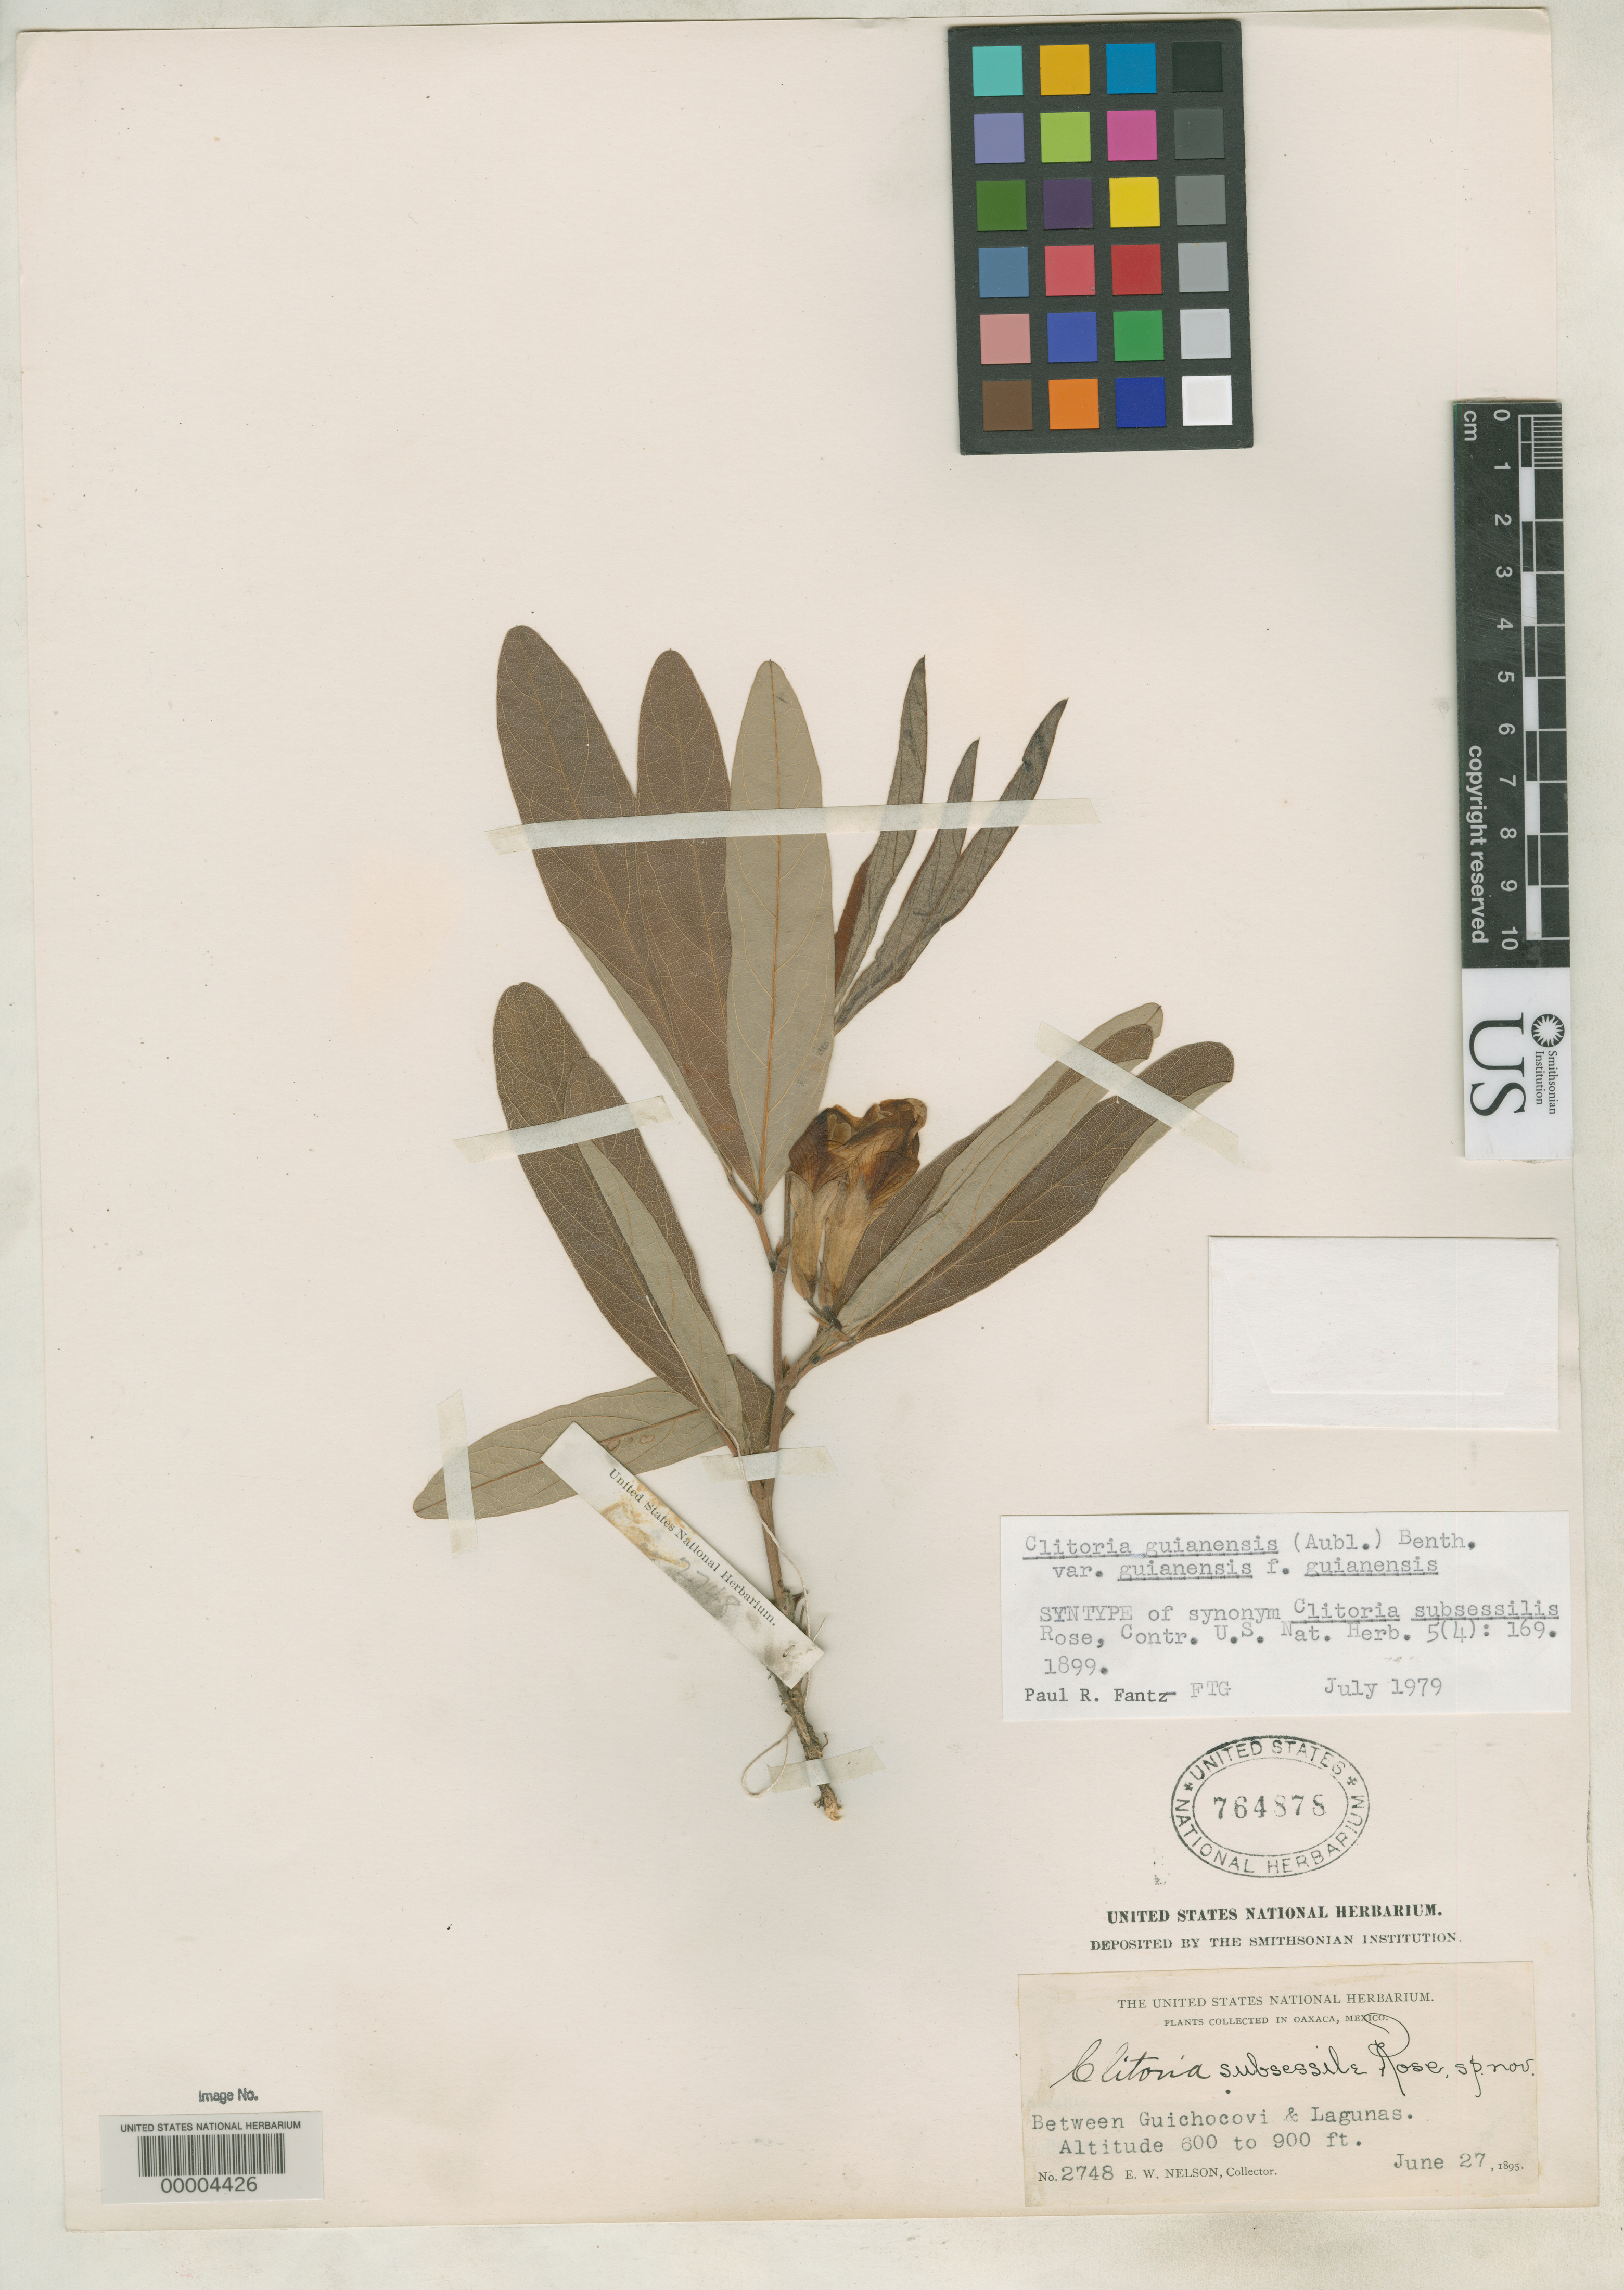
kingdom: Plantae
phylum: Tracheophyta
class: Magnoliopsida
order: Fabales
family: Fabaceae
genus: Clitoria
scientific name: Clitoria subsessilis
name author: Rose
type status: Lectotype; Syntype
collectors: E. W. Nelson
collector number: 2748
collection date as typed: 27 Jun 1895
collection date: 1895-06-27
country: Mexico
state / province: Oaxaca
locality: Between Guichocovi and Lagunas; alt. 600- 900 ft.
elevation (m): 183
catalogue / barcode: US 764878